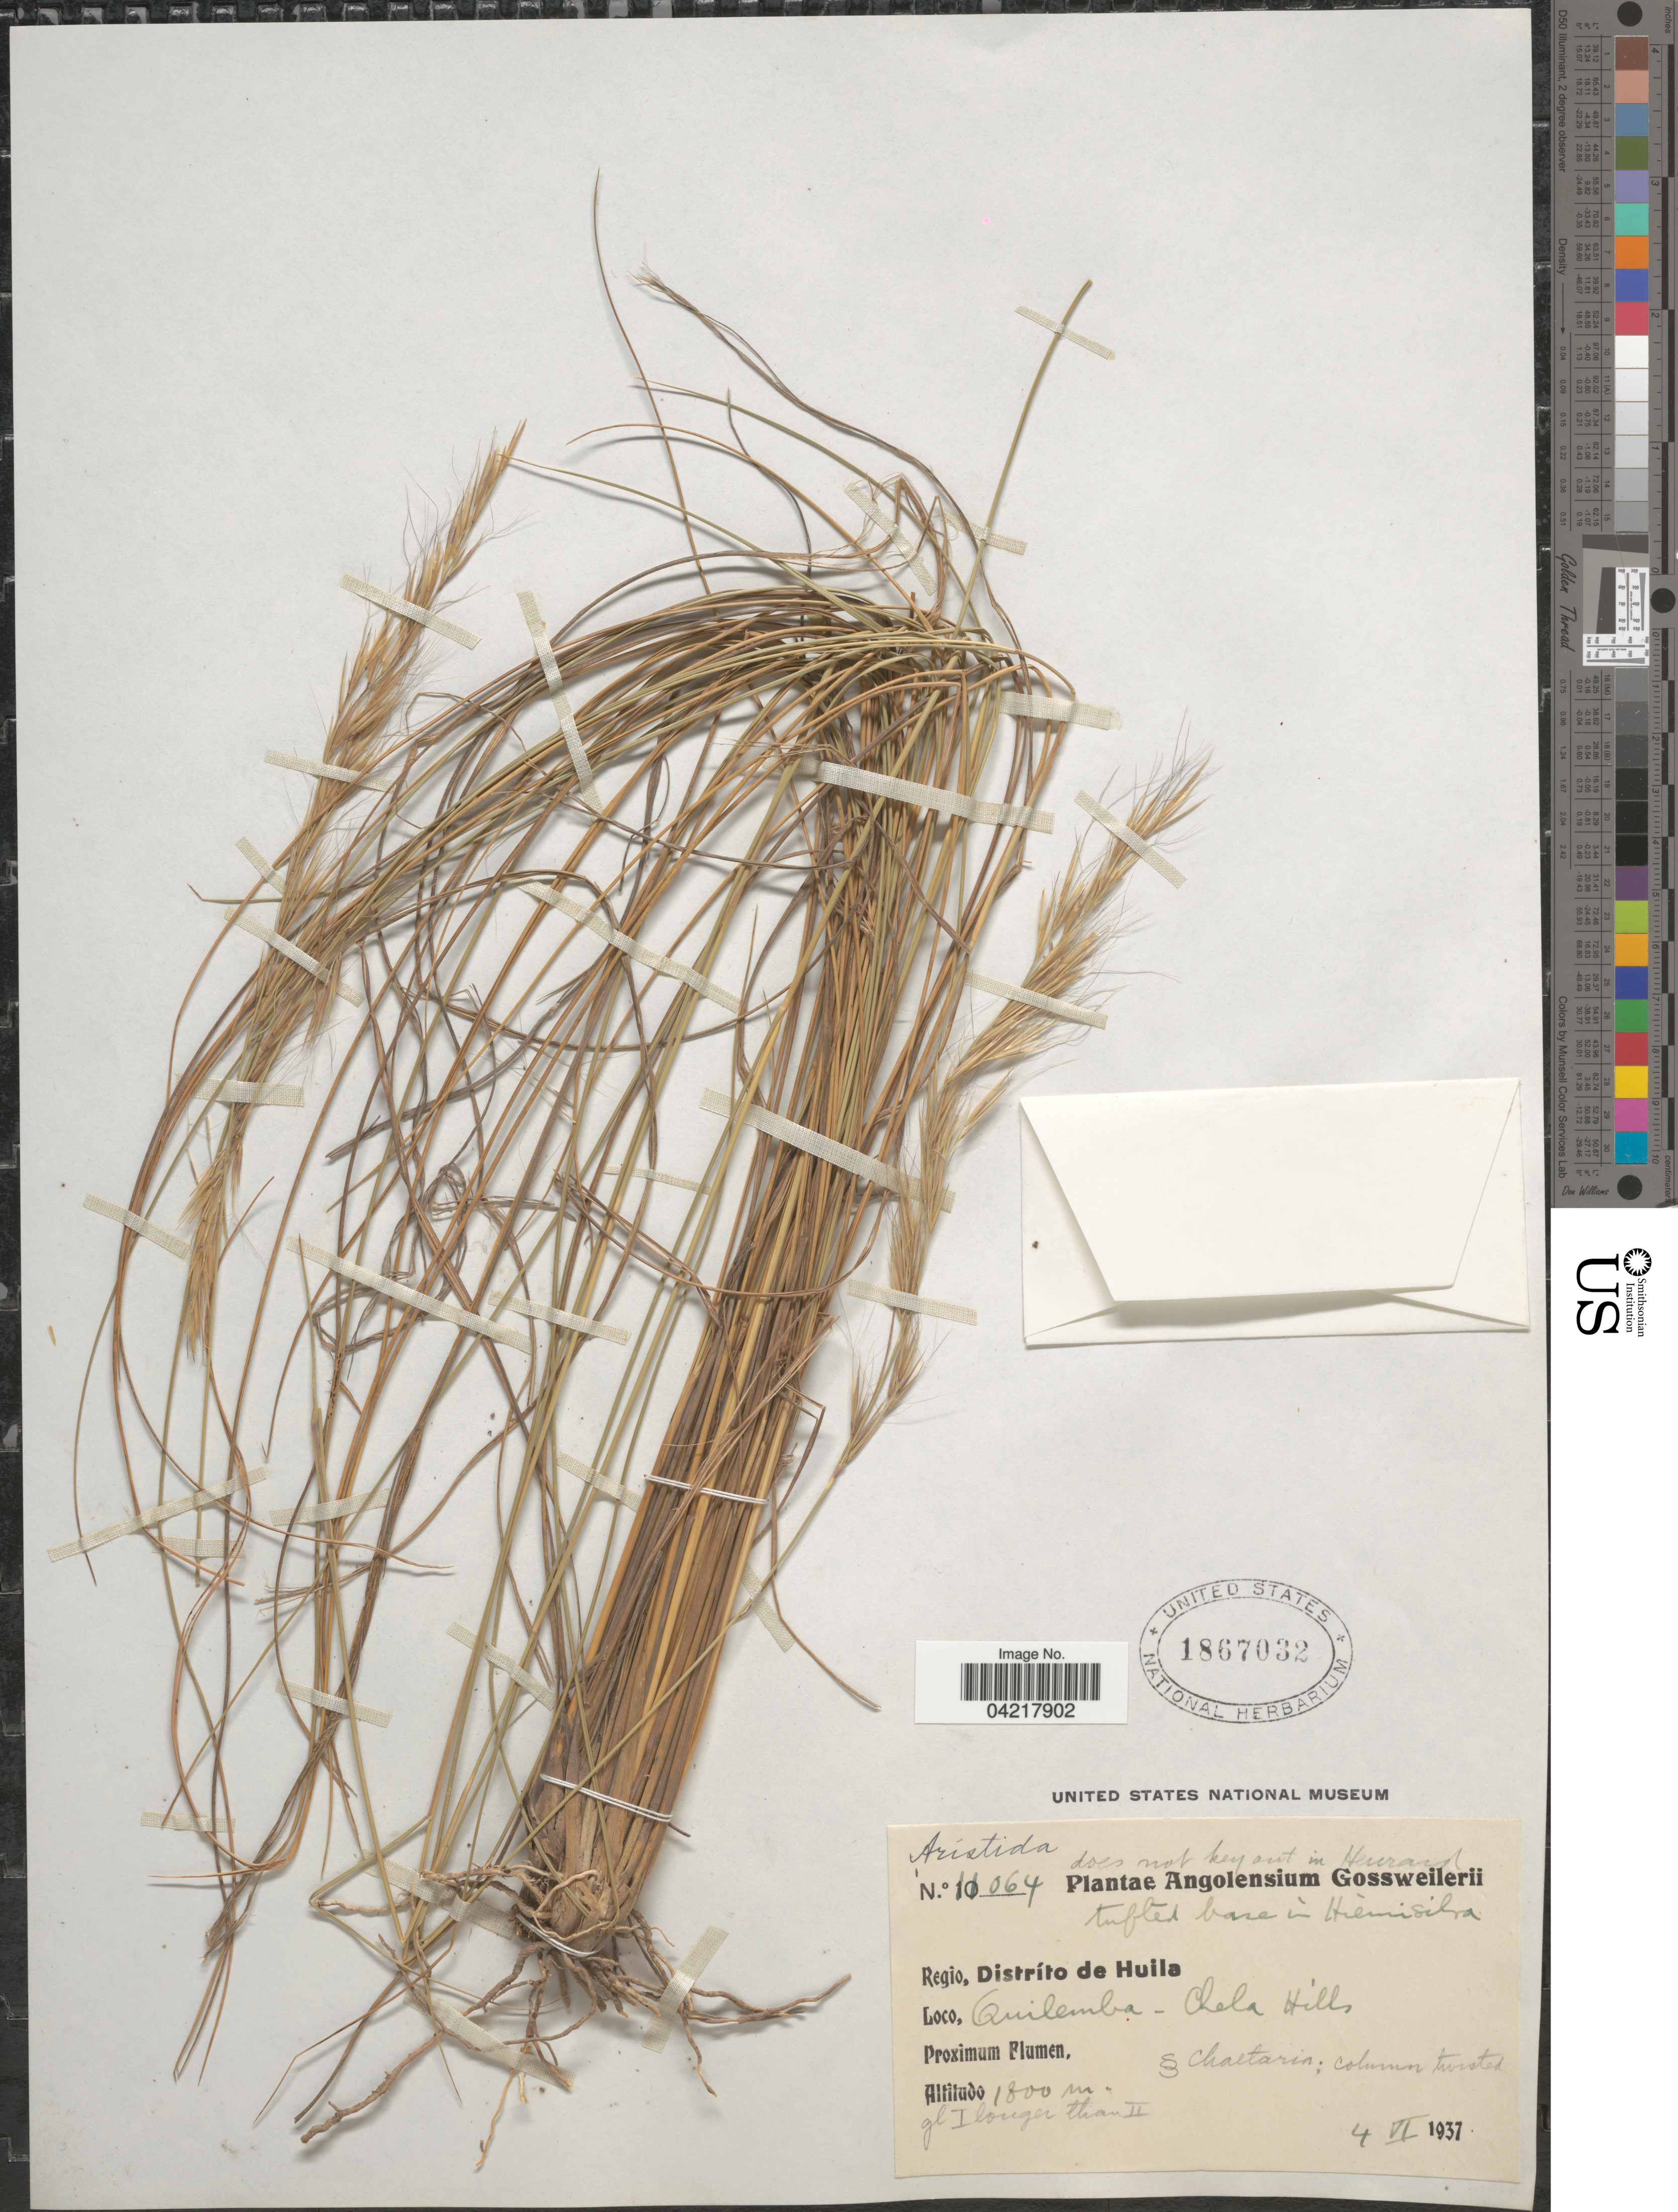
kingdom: Plantae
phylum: Tracheophyta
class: Liliopsida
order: Poales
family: Poaceae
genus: Aristida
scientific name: Aristida sp.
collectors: -. Gossweiler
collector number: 11064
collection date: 1937-06-04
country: Angola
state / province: Huila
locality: Regio, Distríto de Huila. Quilemba - Chela Hills.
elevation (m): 1800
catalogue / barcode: US 1867032